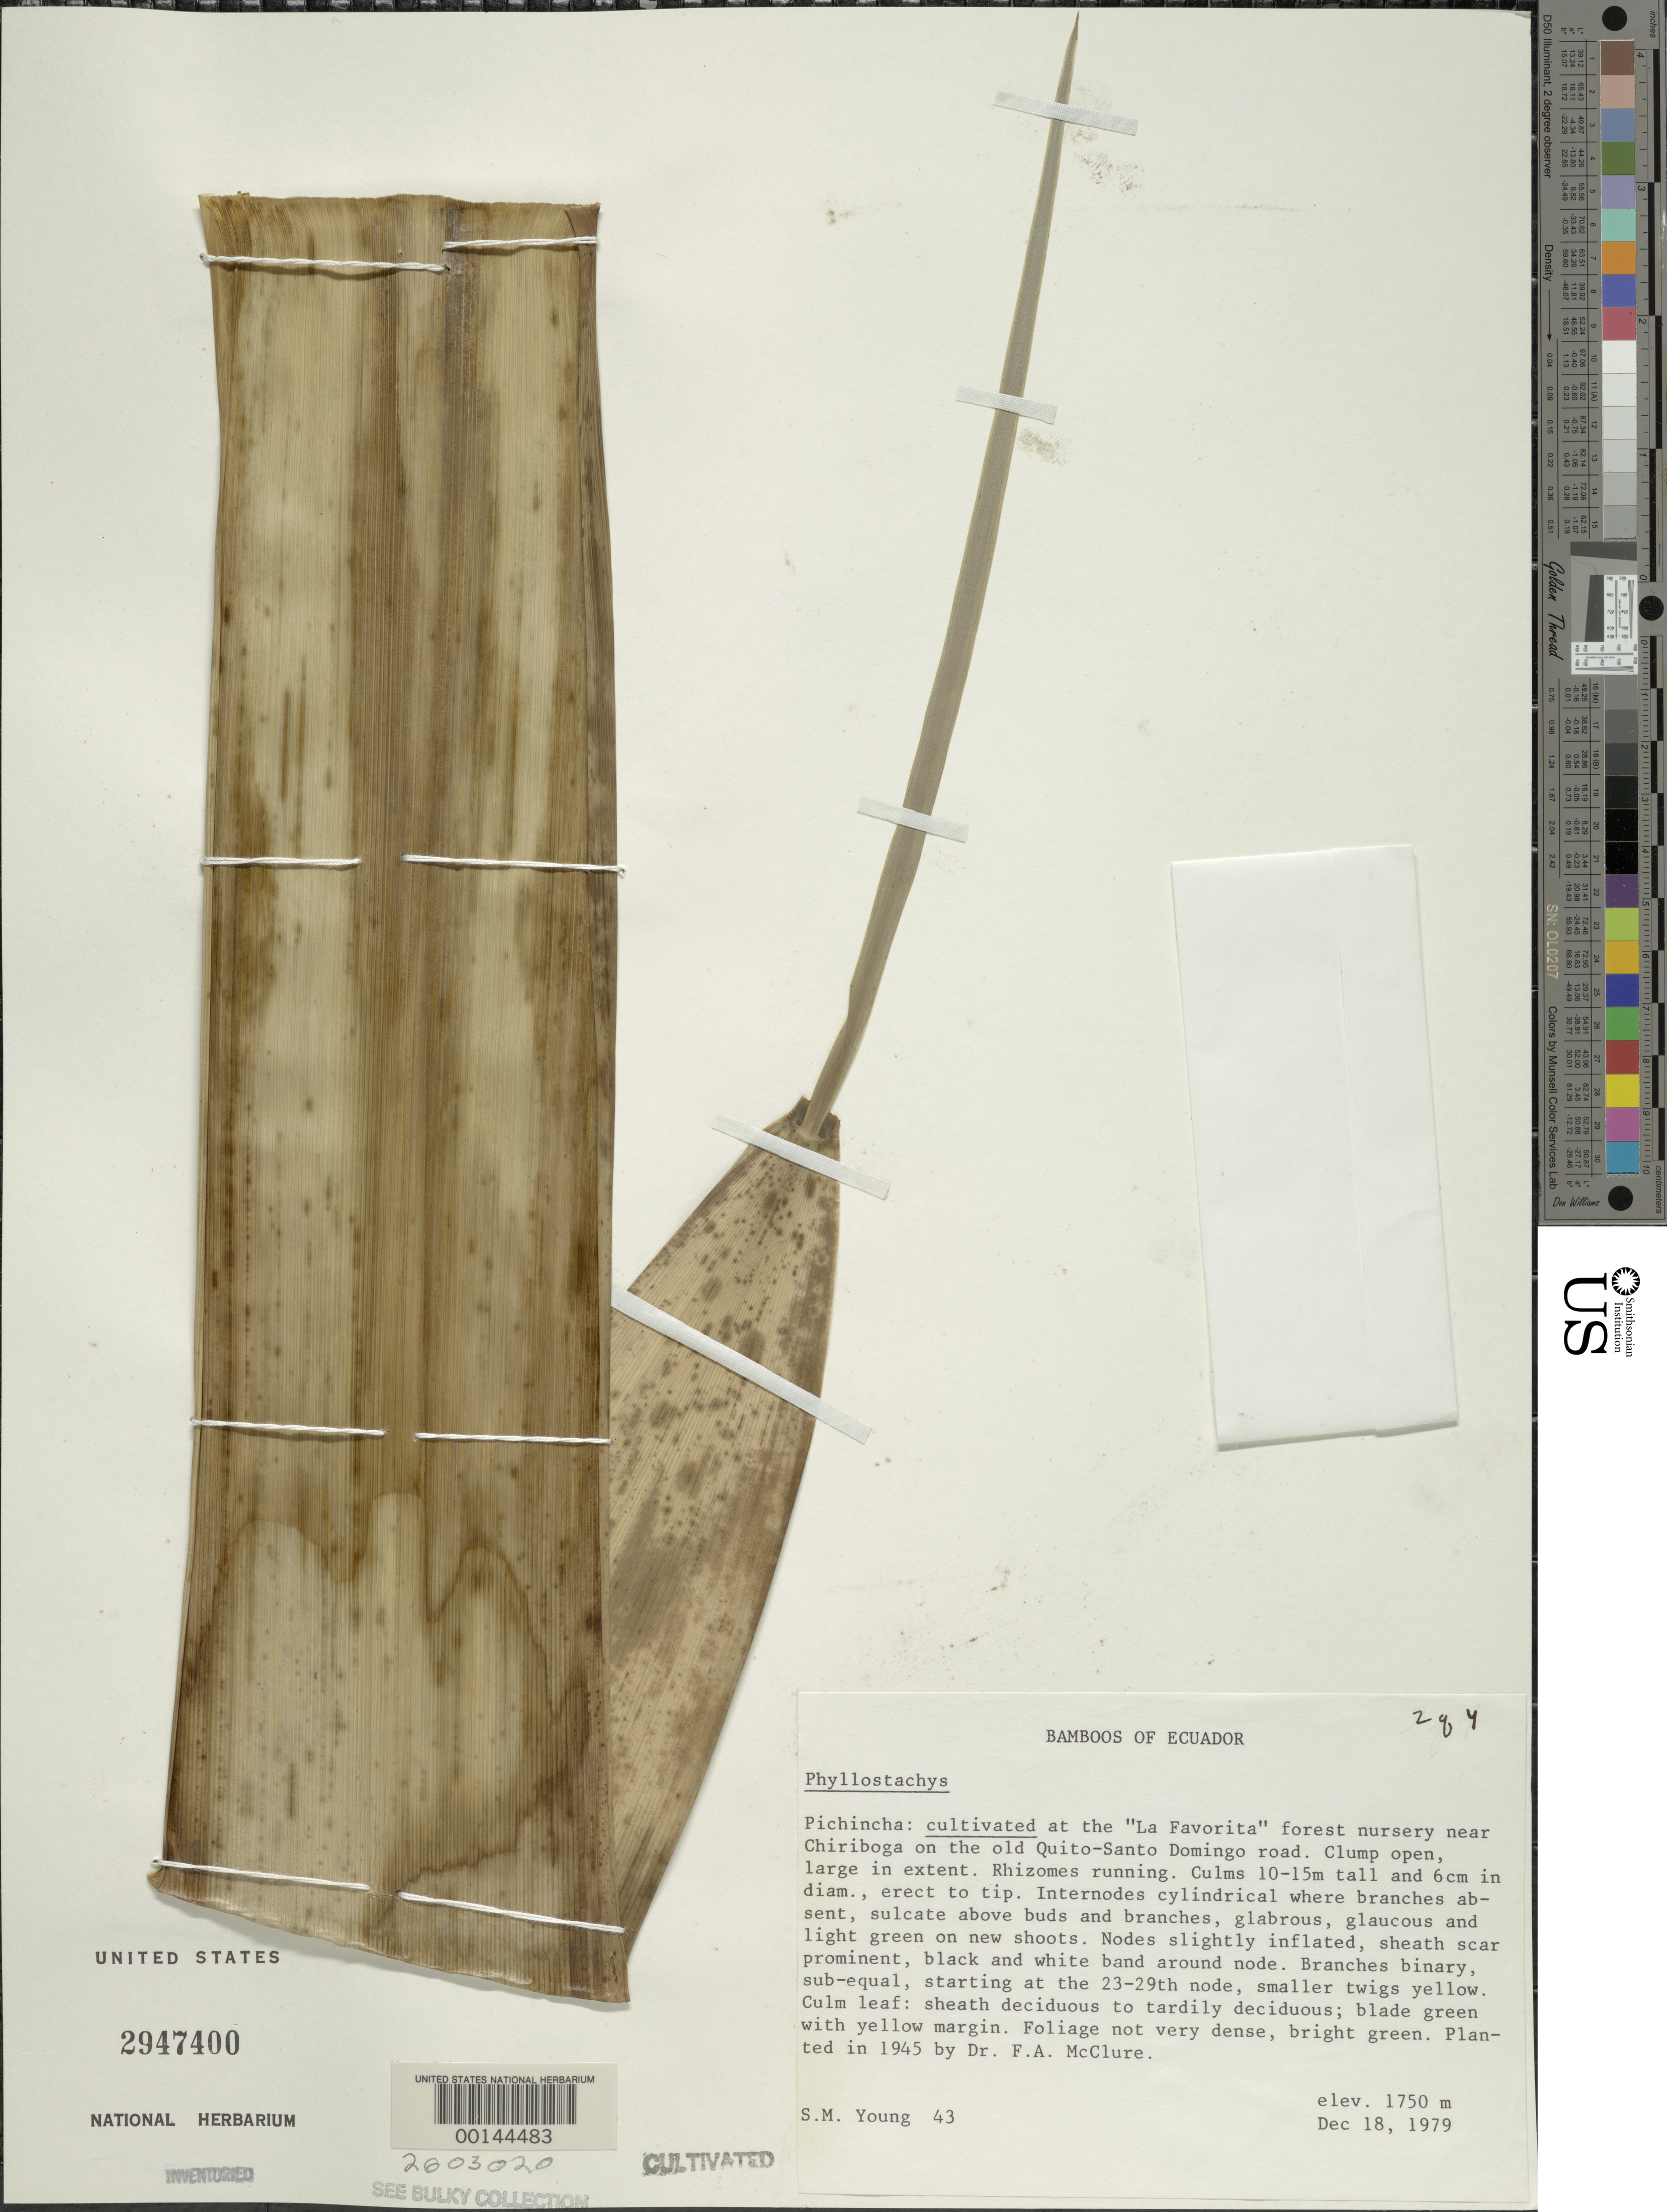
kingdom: Plantae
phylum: Tracheophyta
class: Liliopsida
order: Poales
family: Poaceae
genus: Phyllostachys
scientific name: Phyllostachys sp.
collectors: S. Young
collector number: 43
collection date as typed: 18 Dec 1979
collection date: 1979-12-18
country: Ecuador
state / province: Pichincha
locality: Chiriboga, "la favorita" nursery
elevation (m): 1750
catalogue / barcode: US 2947400